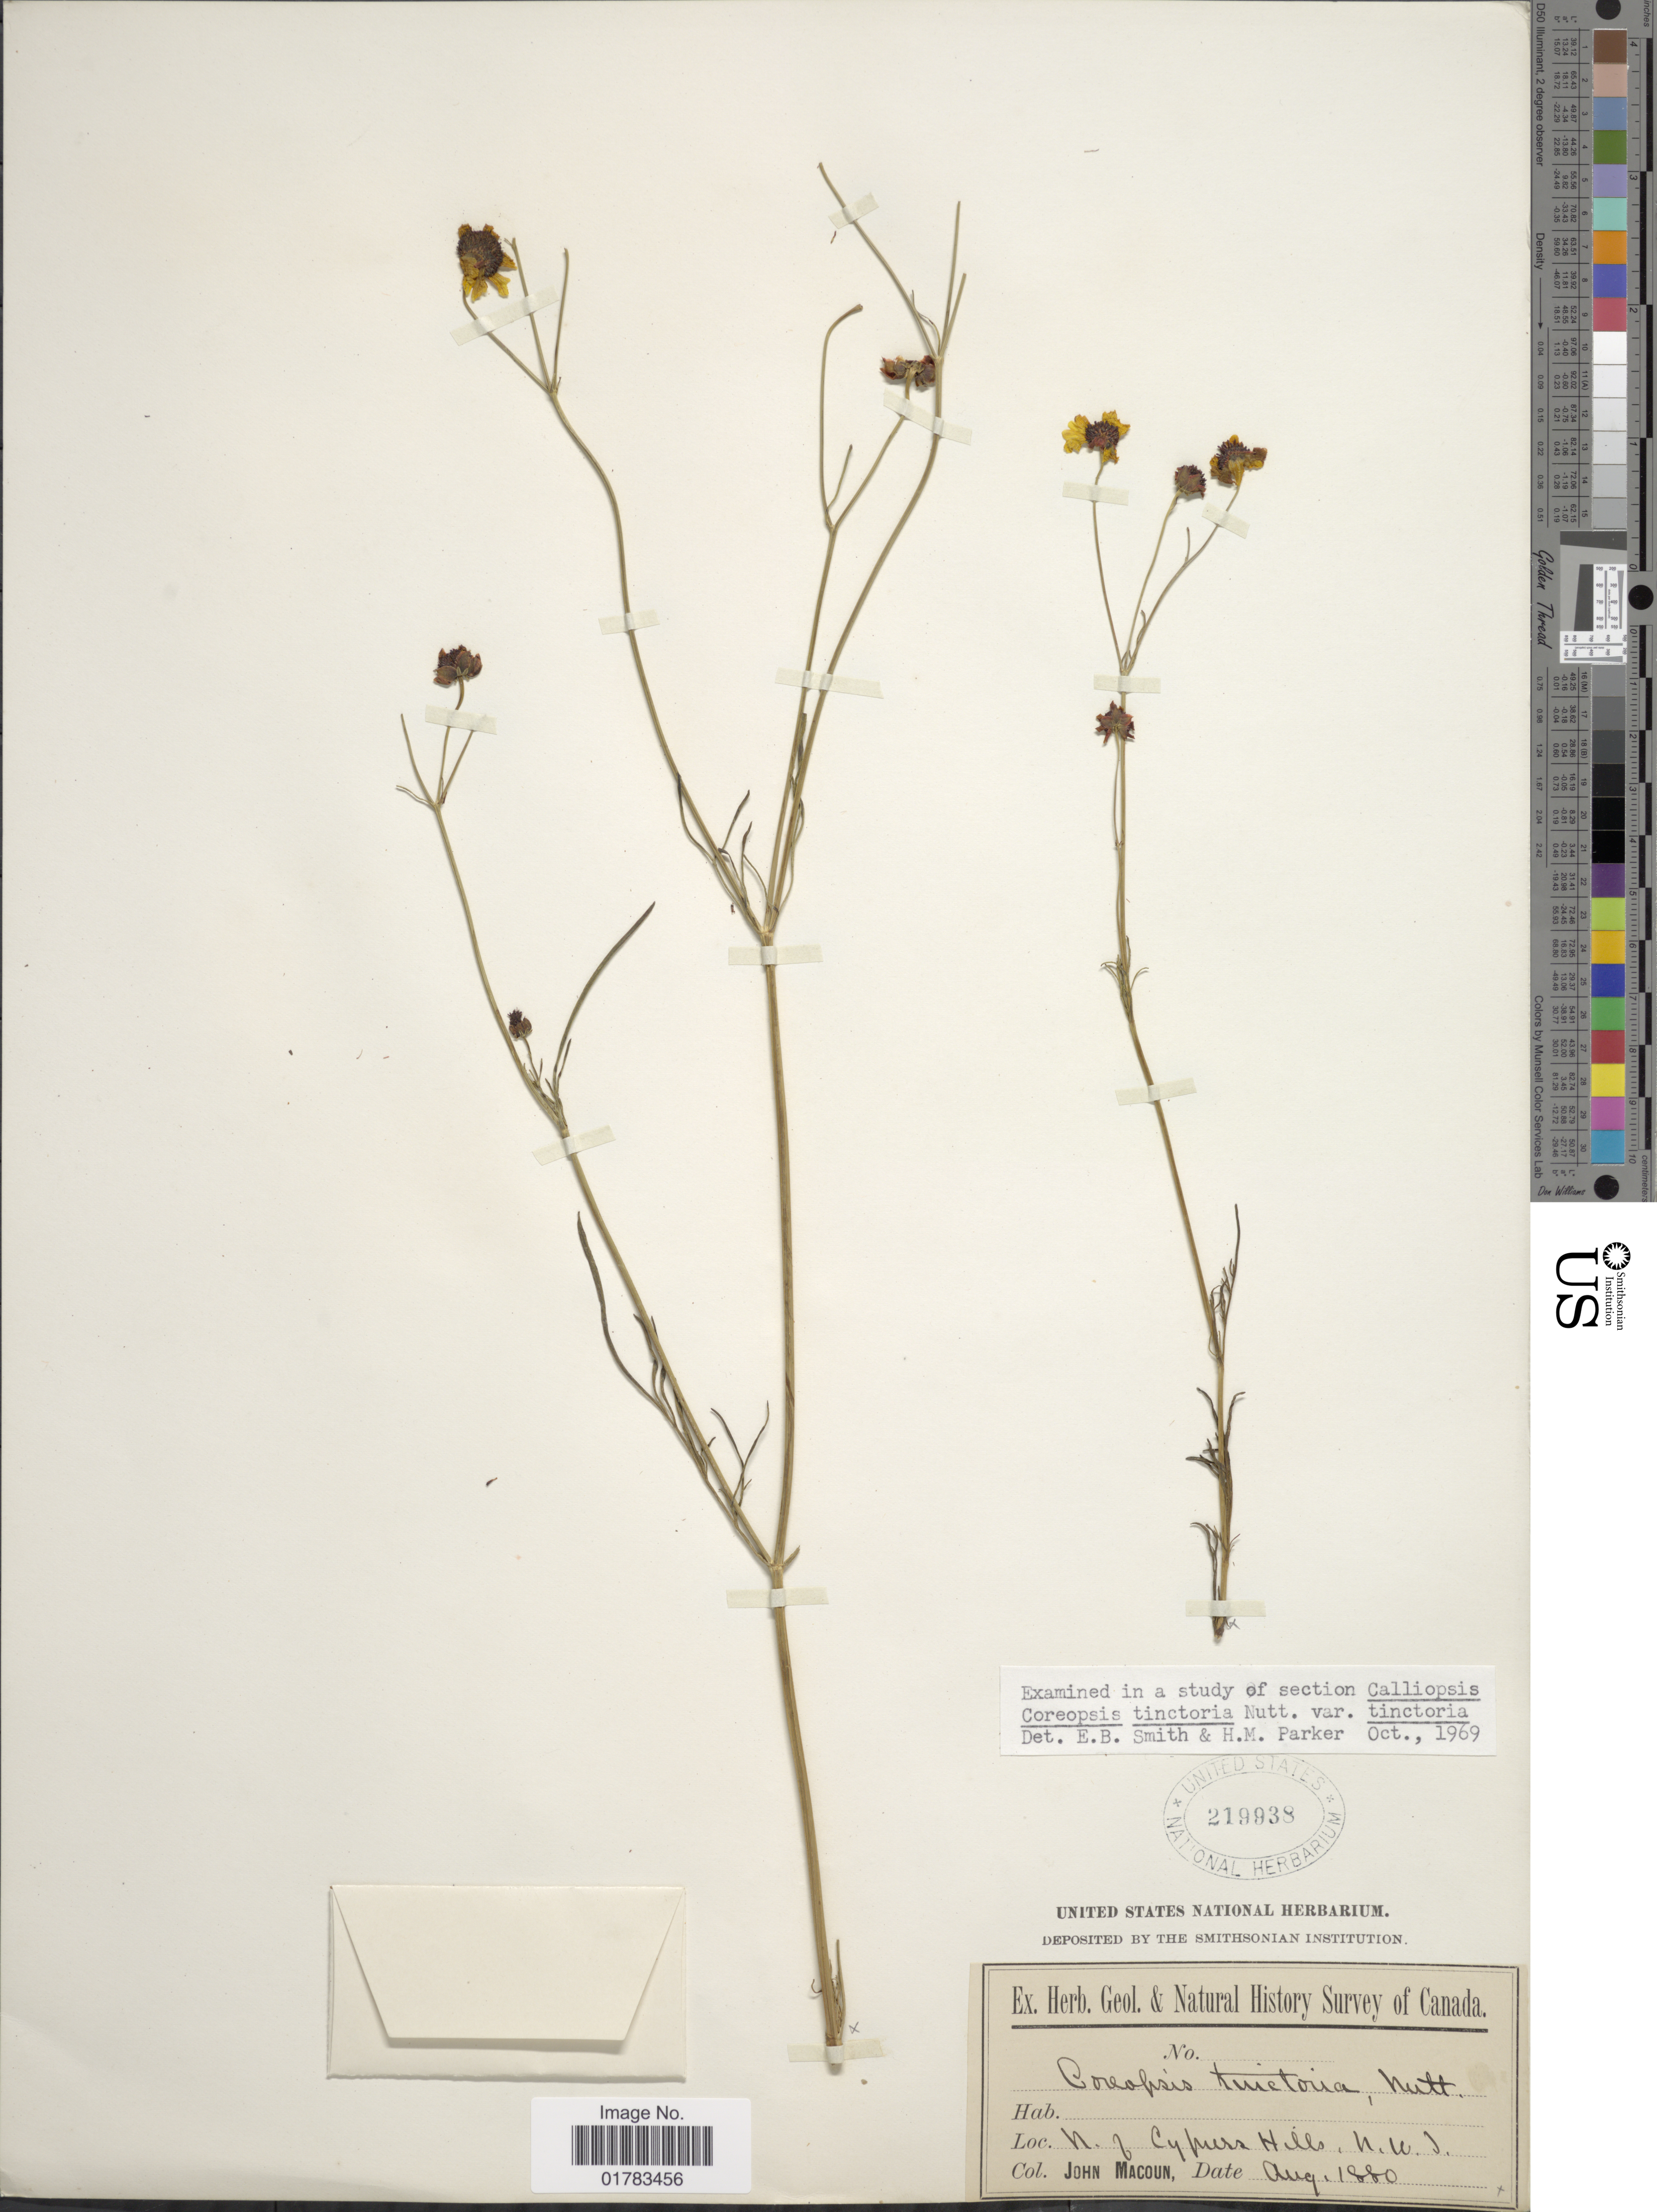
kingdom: Plantae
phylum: Tracheophyta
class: Magnoliopsida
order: Asterales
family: Asteraceae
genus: Coreopsis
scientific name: Coreopsis tinctoria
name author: Nutt.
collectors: J. Macoun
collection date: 1880-08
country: Canada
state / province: Northwest Territories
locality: N. of Cypress Hills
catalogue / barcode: US 219938